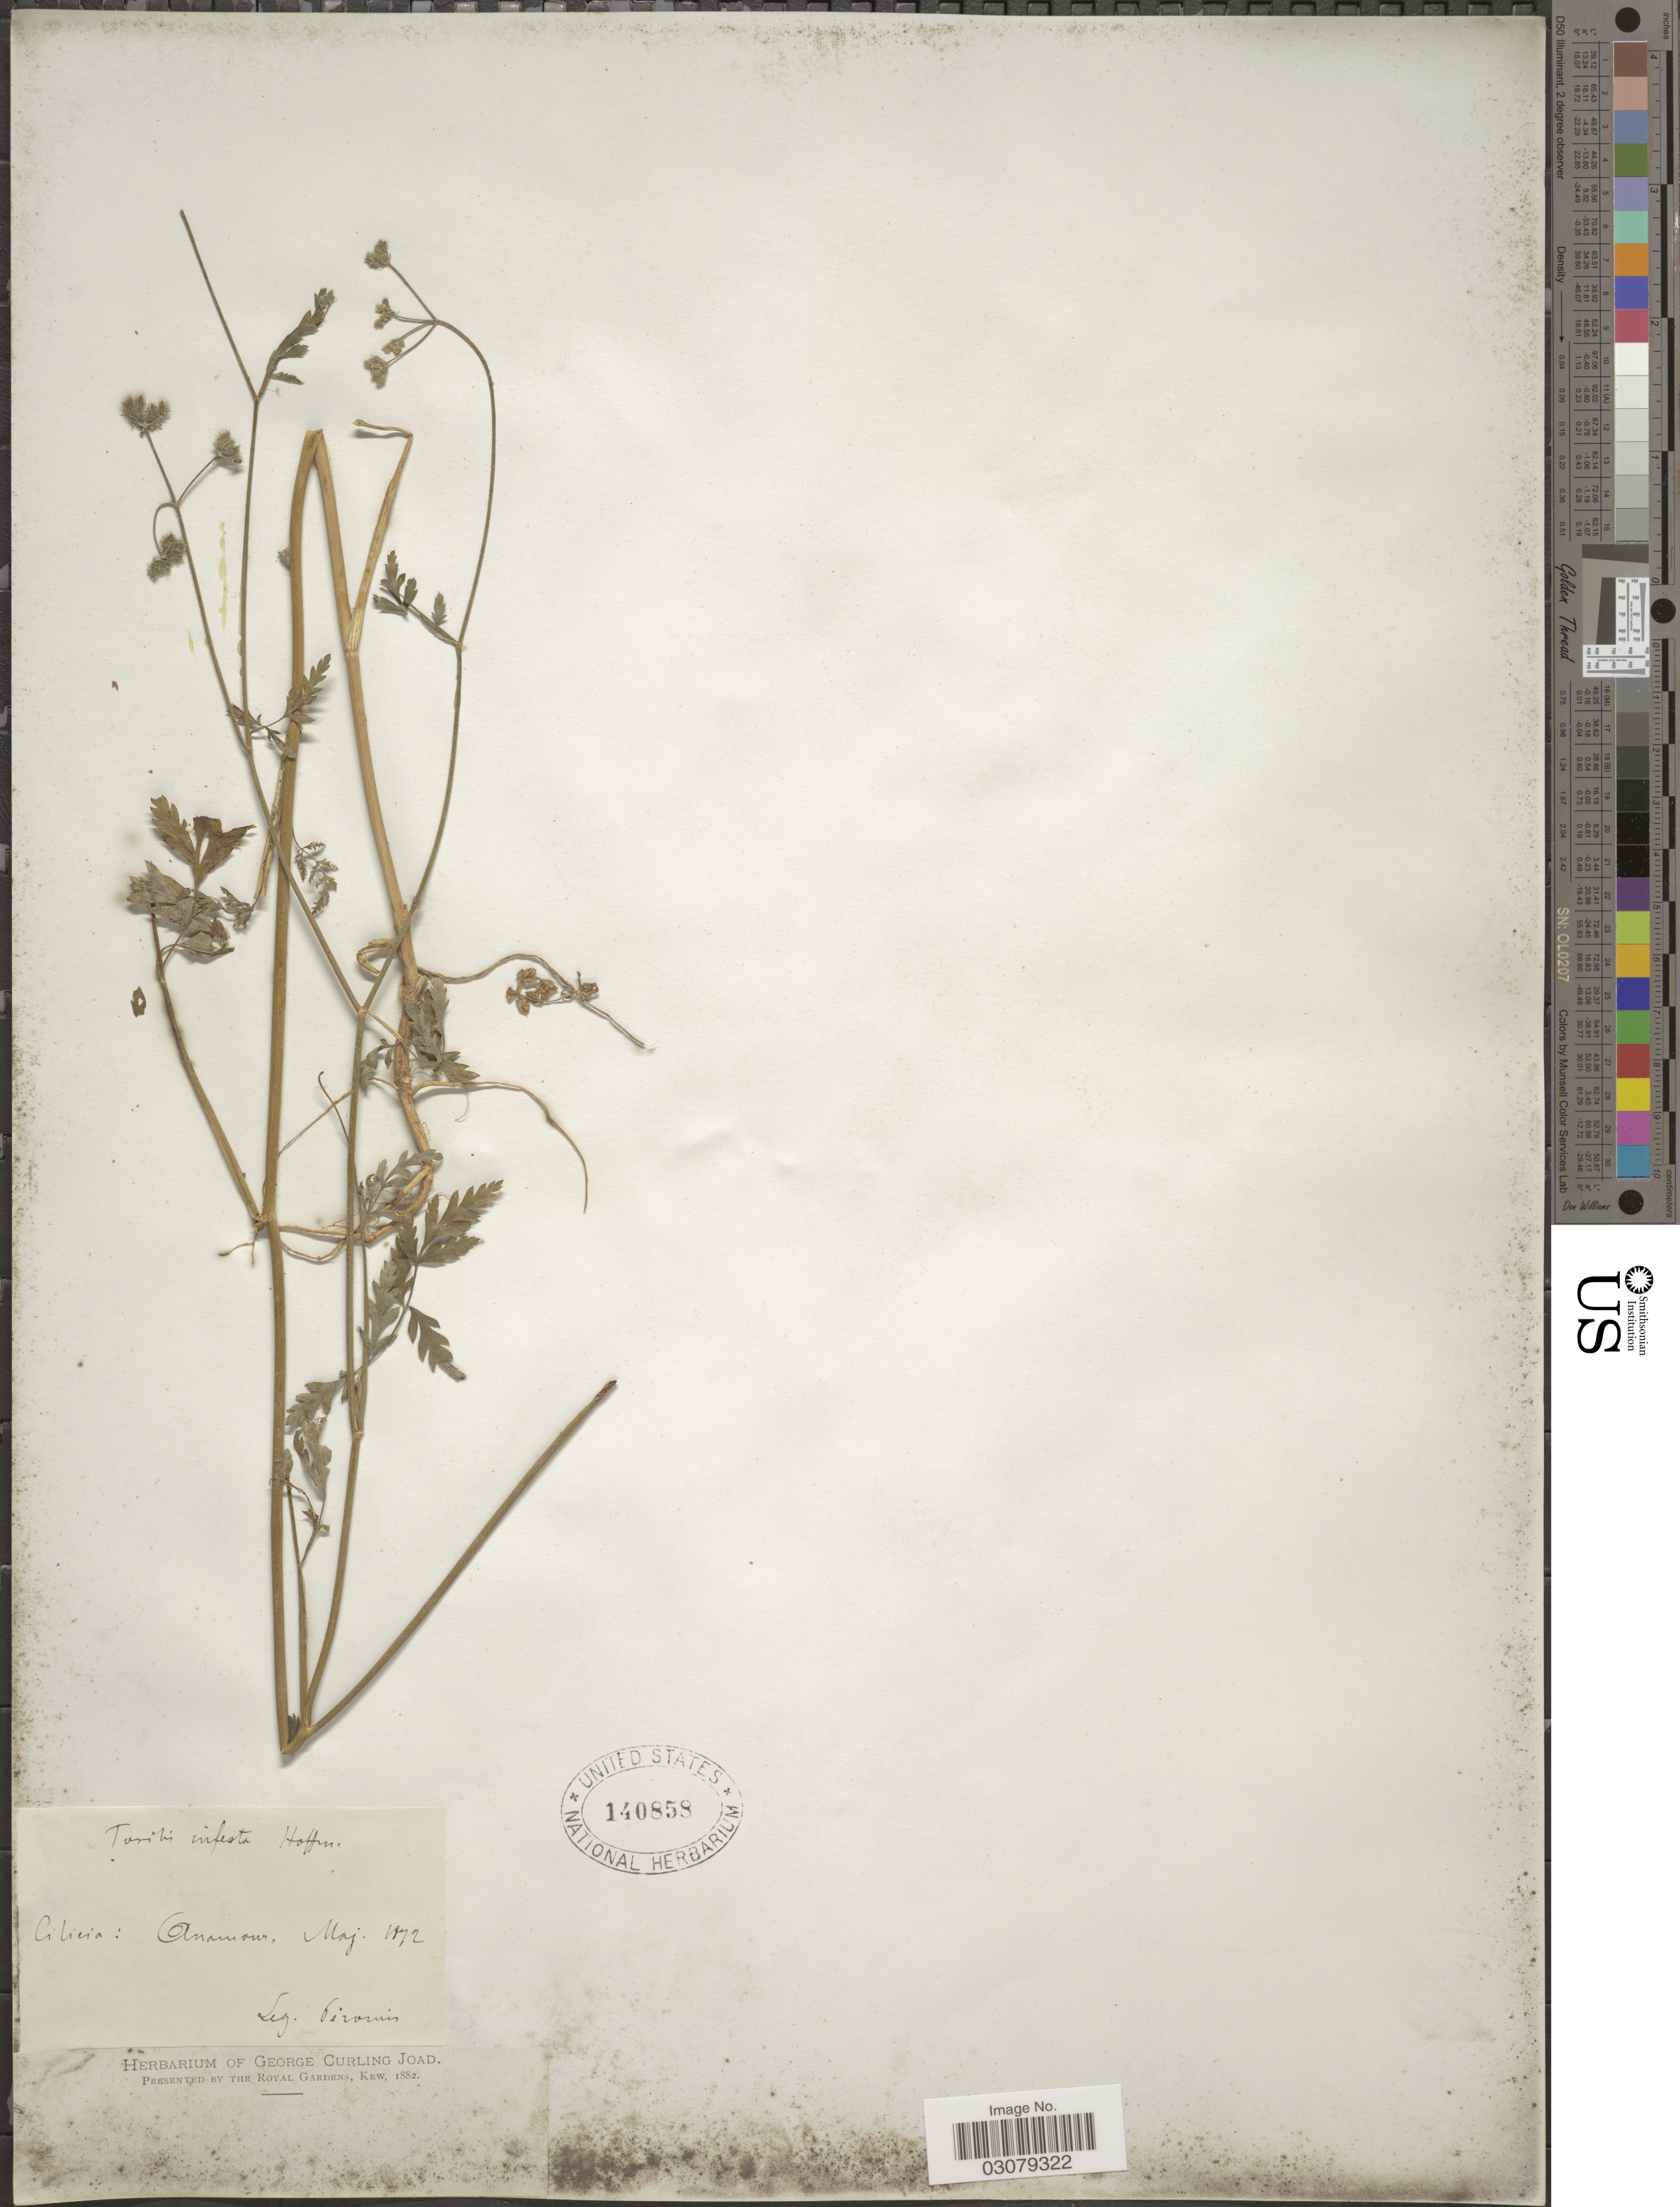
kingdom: Plantae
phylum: Tracheophyta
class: Magnoliopsida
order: Apiales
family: Apiaceae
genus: Torilis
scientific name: Torilis infesta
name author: (L.) Clairv.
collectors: Peronin, --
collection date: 1872-05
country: Turkey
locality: Cilicia: Anamour.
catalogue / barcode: US 140858